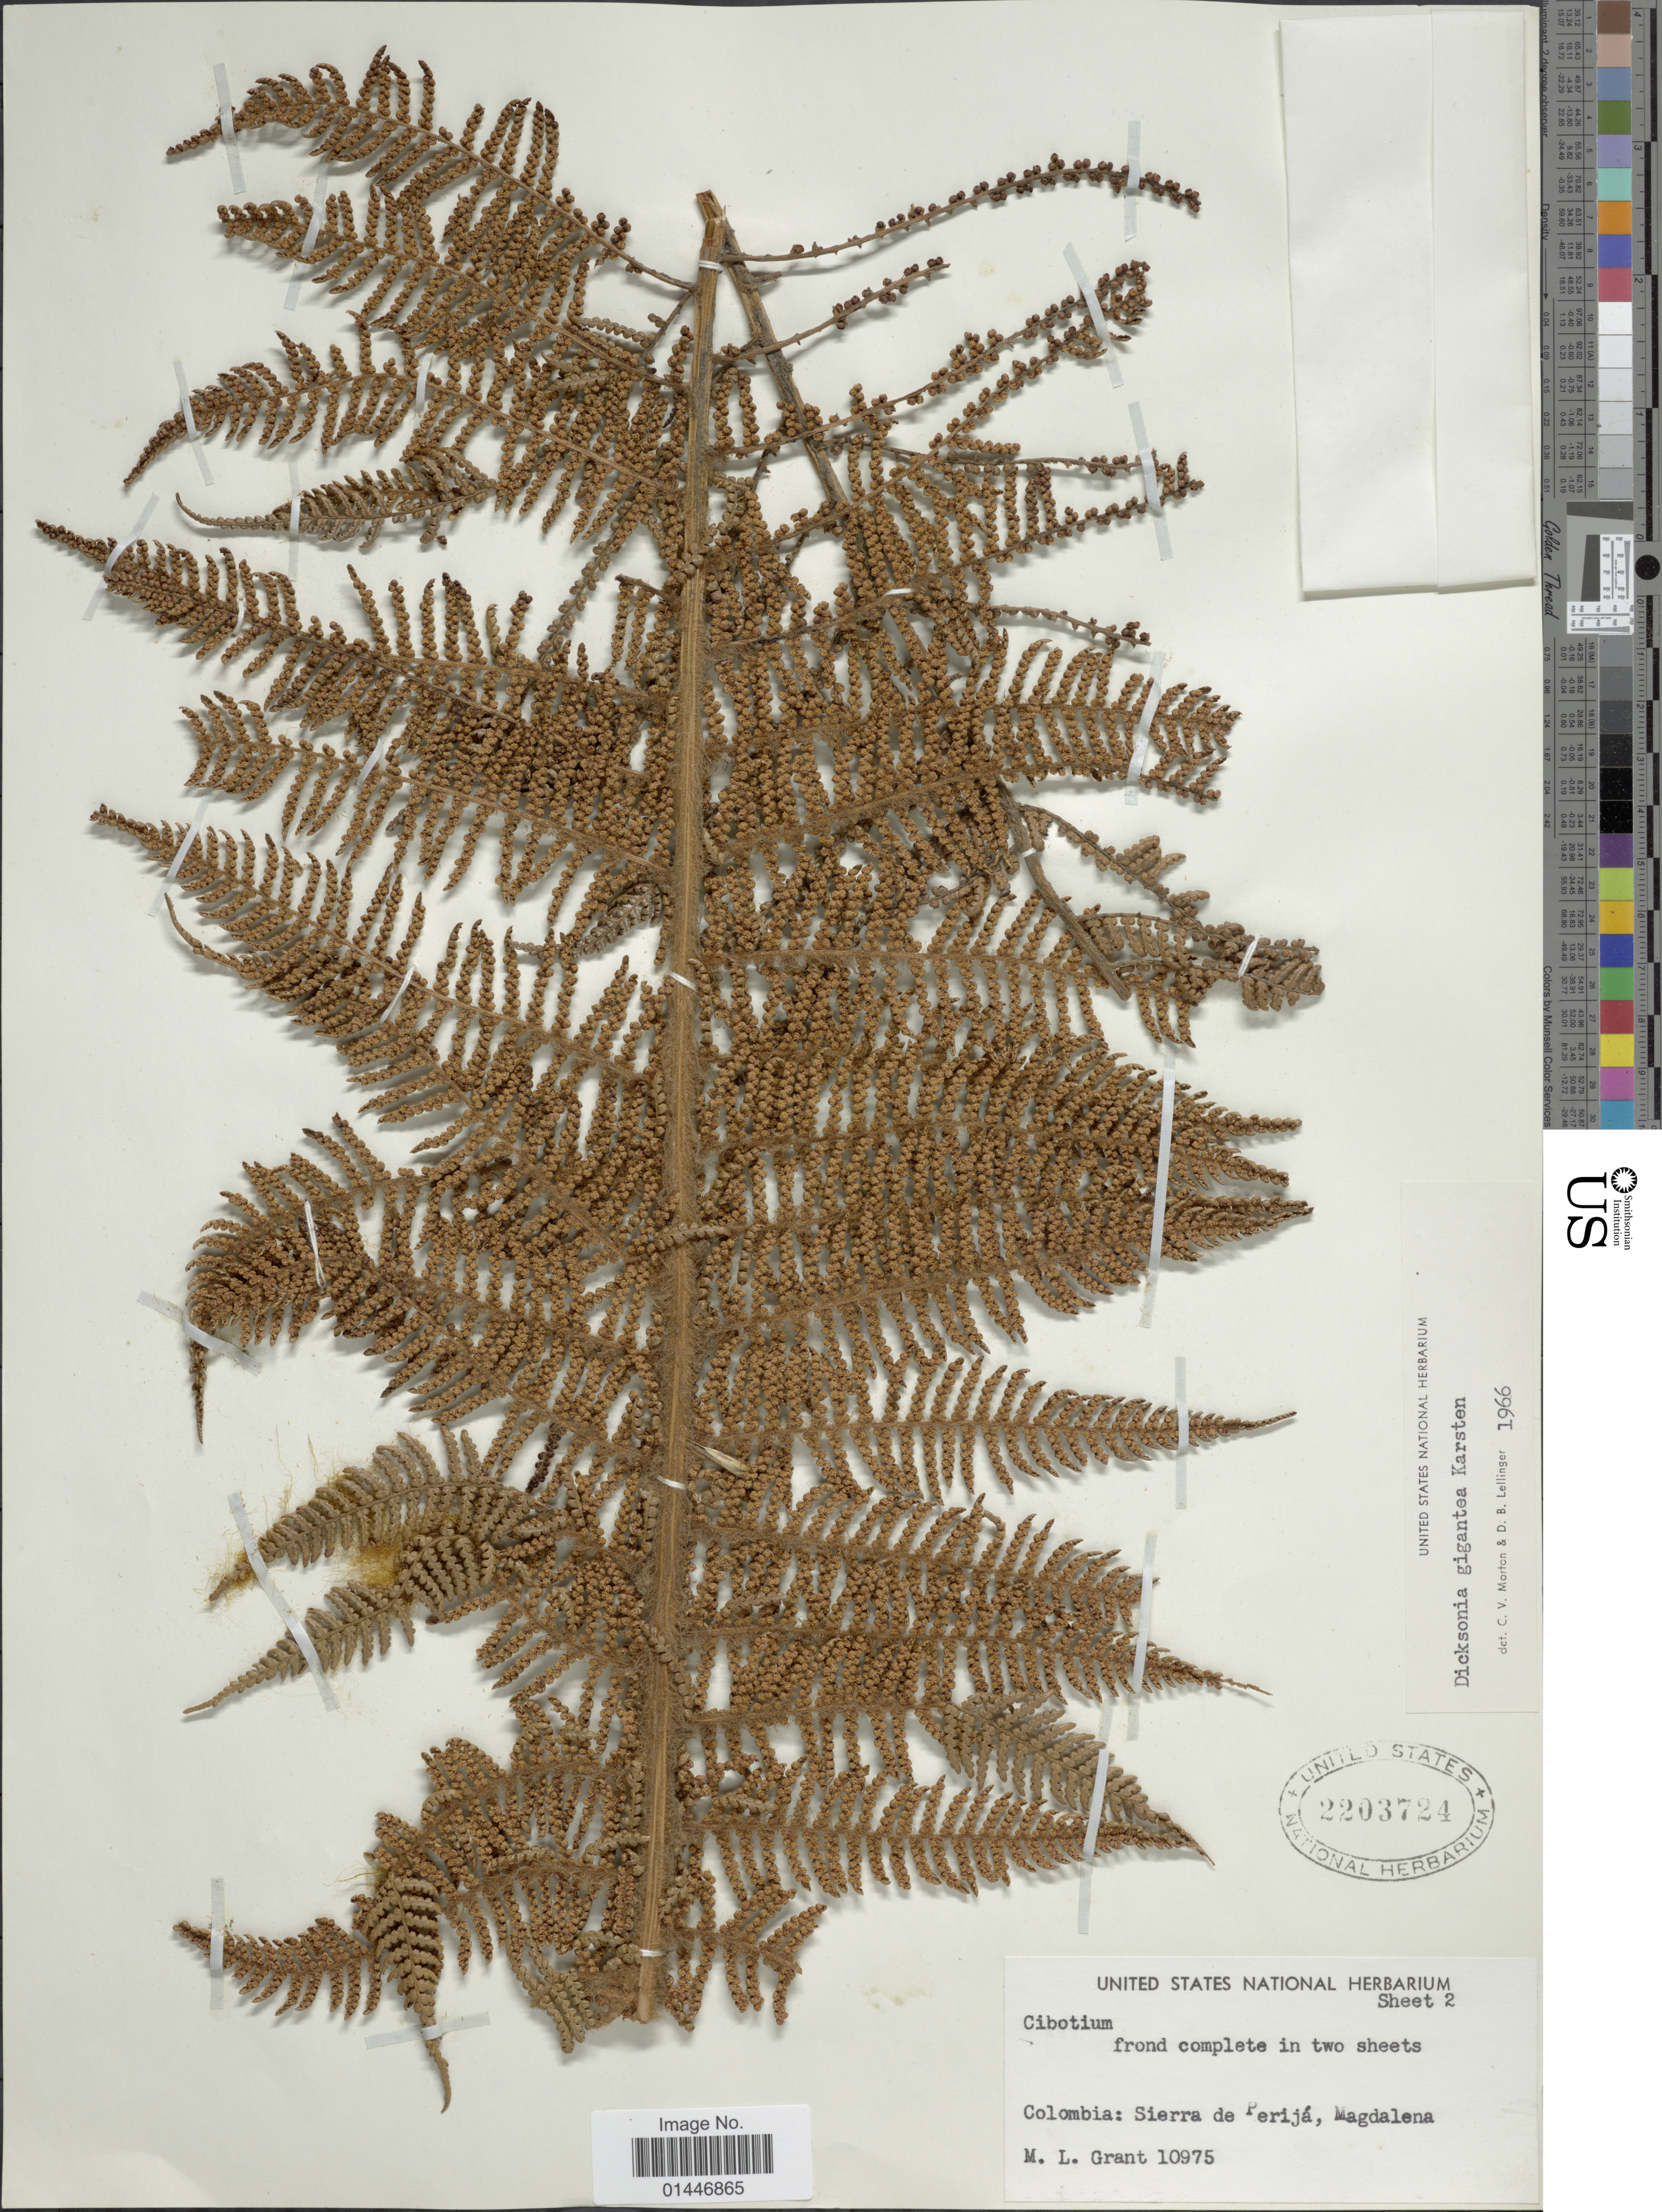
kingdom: Plantae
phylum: Tracheophyta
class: Polypodiopsida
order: Cyatheales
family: Dicksoniaceae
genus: Dicksonia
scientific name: Dicksonia stuebelii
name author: Hieron.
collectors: M. L. Grant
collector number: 10975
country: Colombia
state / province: Magdalena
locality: Sierra de Perija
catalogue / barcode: US 2203724